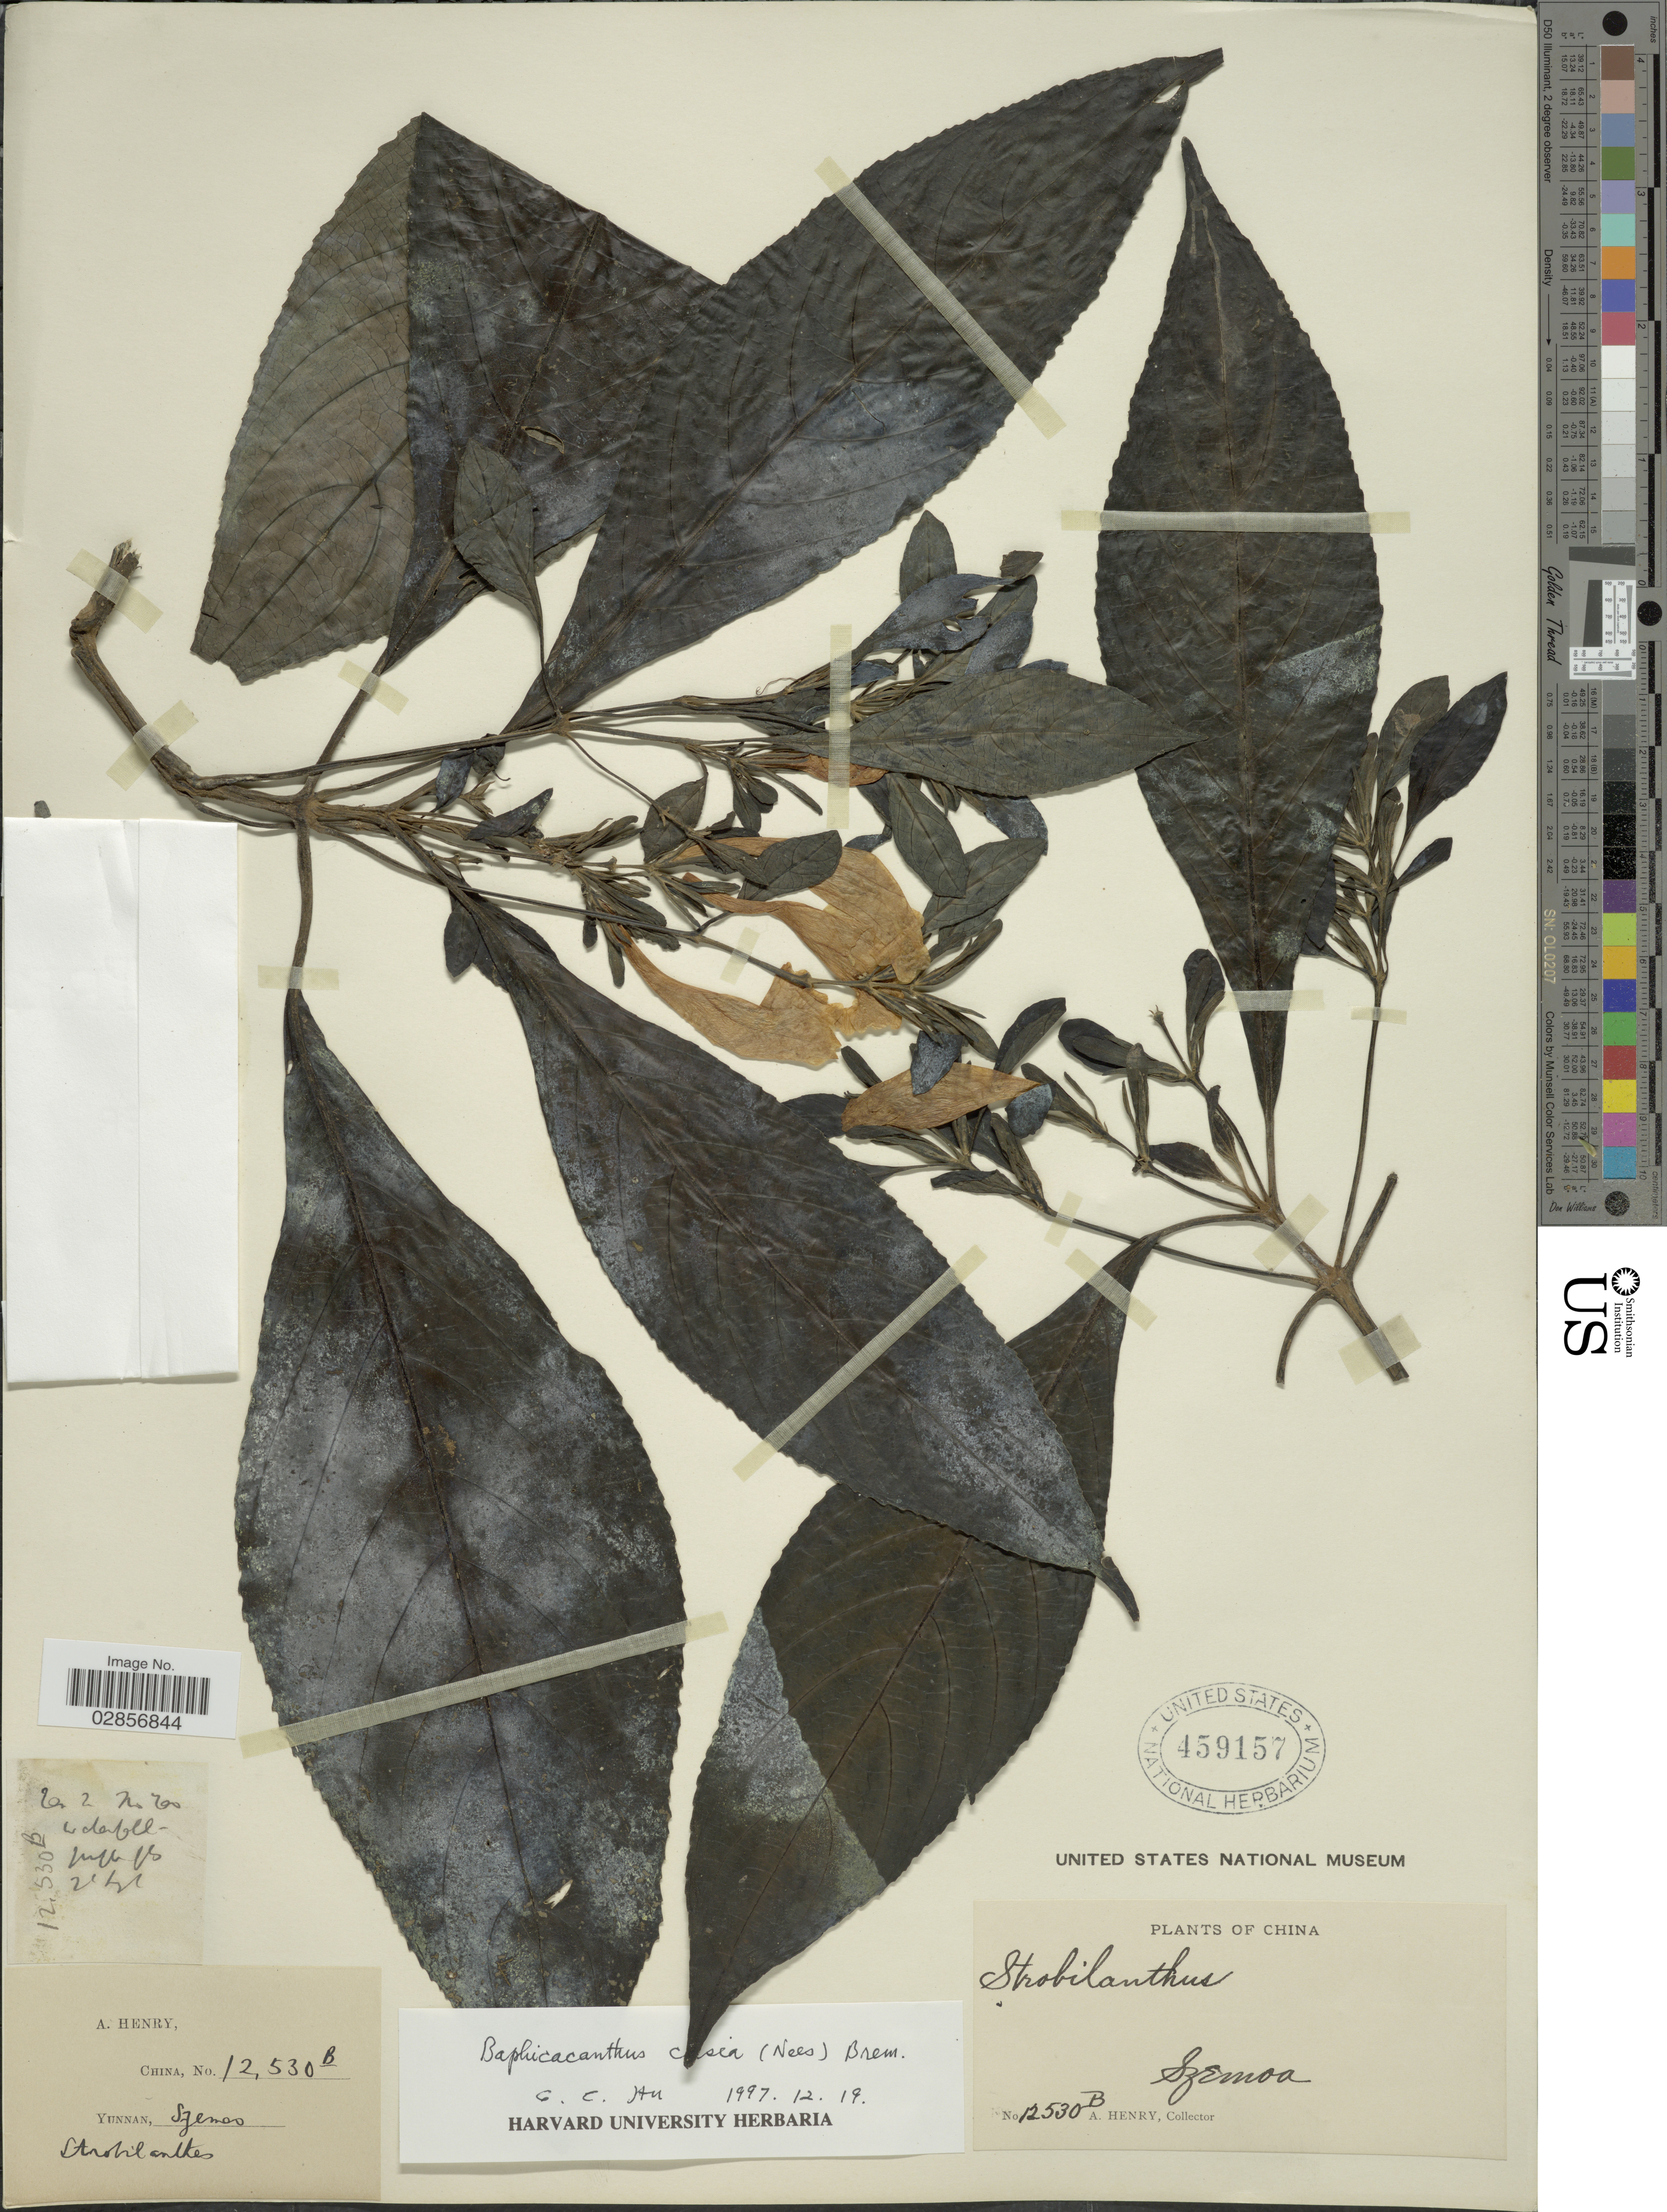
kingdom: Plantae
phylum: Tracheophyta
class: Magnoliopsida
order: Lamiales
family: Acanthaceae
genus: Baphicacanthus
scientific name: Baphicacanthus cusia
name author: (Nees) Bremek.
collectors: A. Henry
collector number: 12530 B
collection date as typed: Transcribed d/m/y: /11/20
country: China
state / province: Yunnan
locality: Szemoa.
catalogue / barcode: US 459157